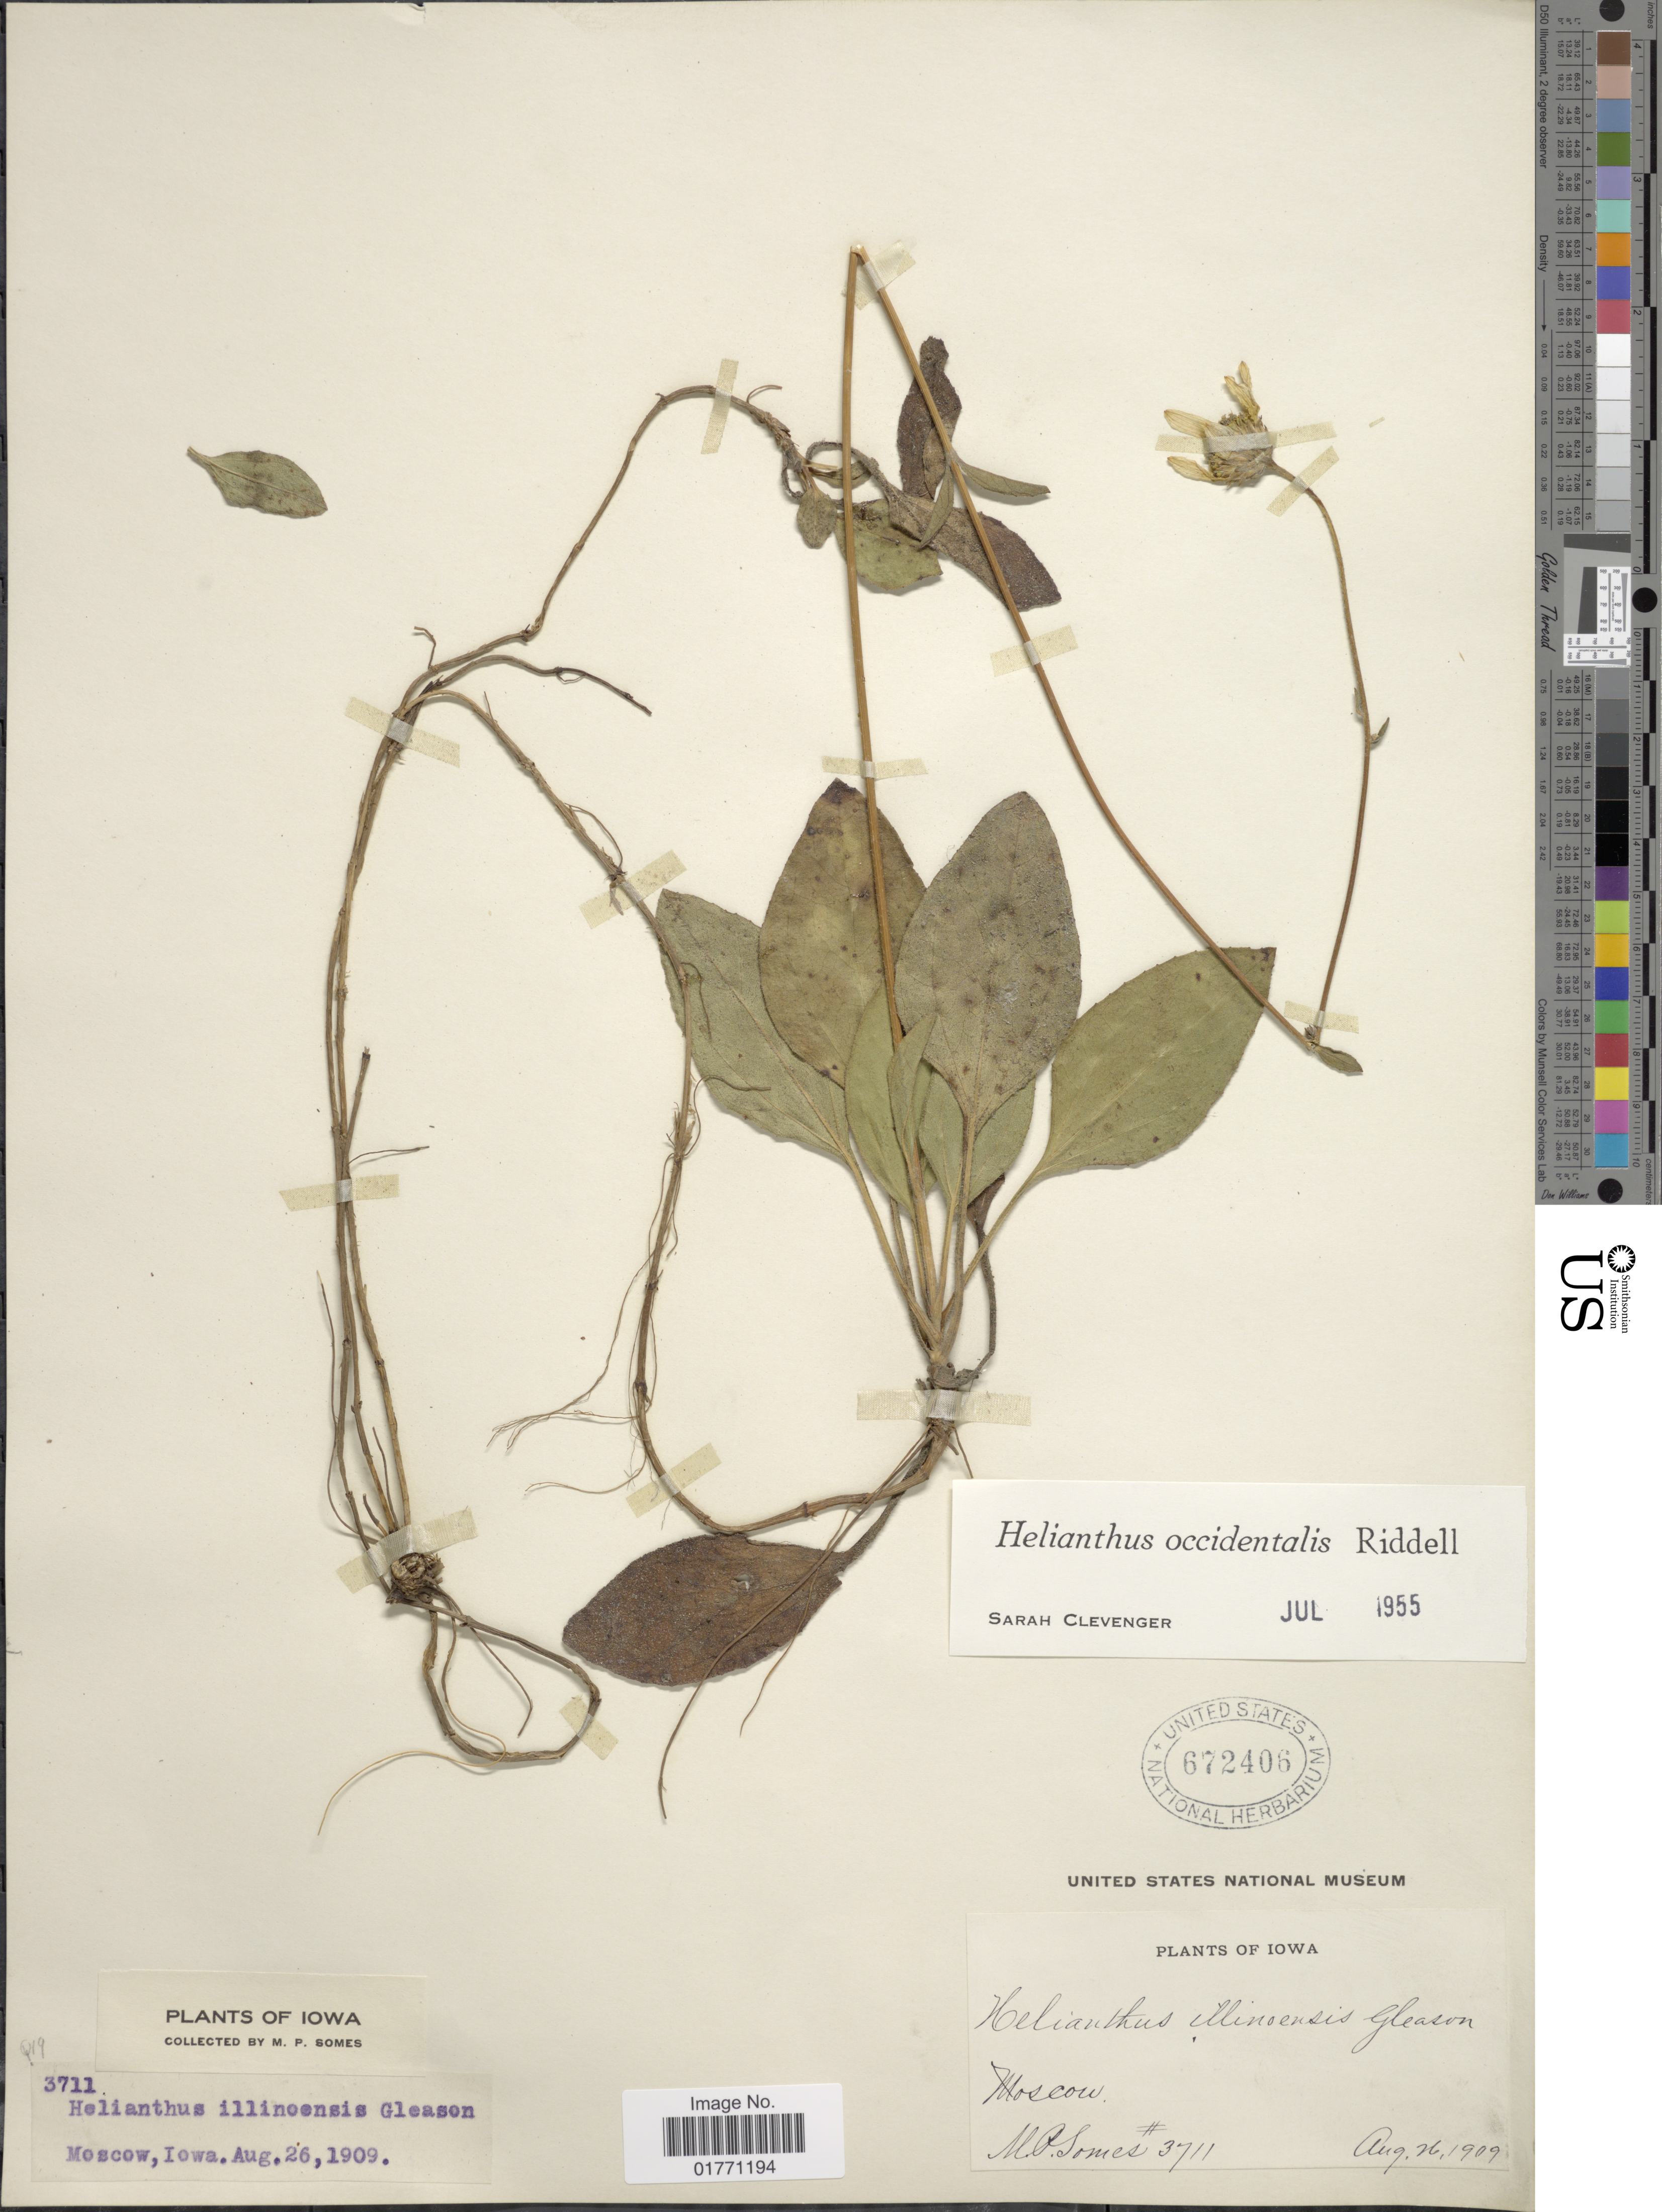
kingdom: Plantae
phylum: Tracheophyta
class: Magnoliopsida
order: Asterales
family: Asteraceae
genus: Helianthus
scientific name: Helianthus occidentalis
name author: Riddell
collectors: M. Somes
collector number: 3177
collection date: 1909-08-26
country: United States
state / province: Iowa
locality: Moscow.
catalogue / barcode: US 672406